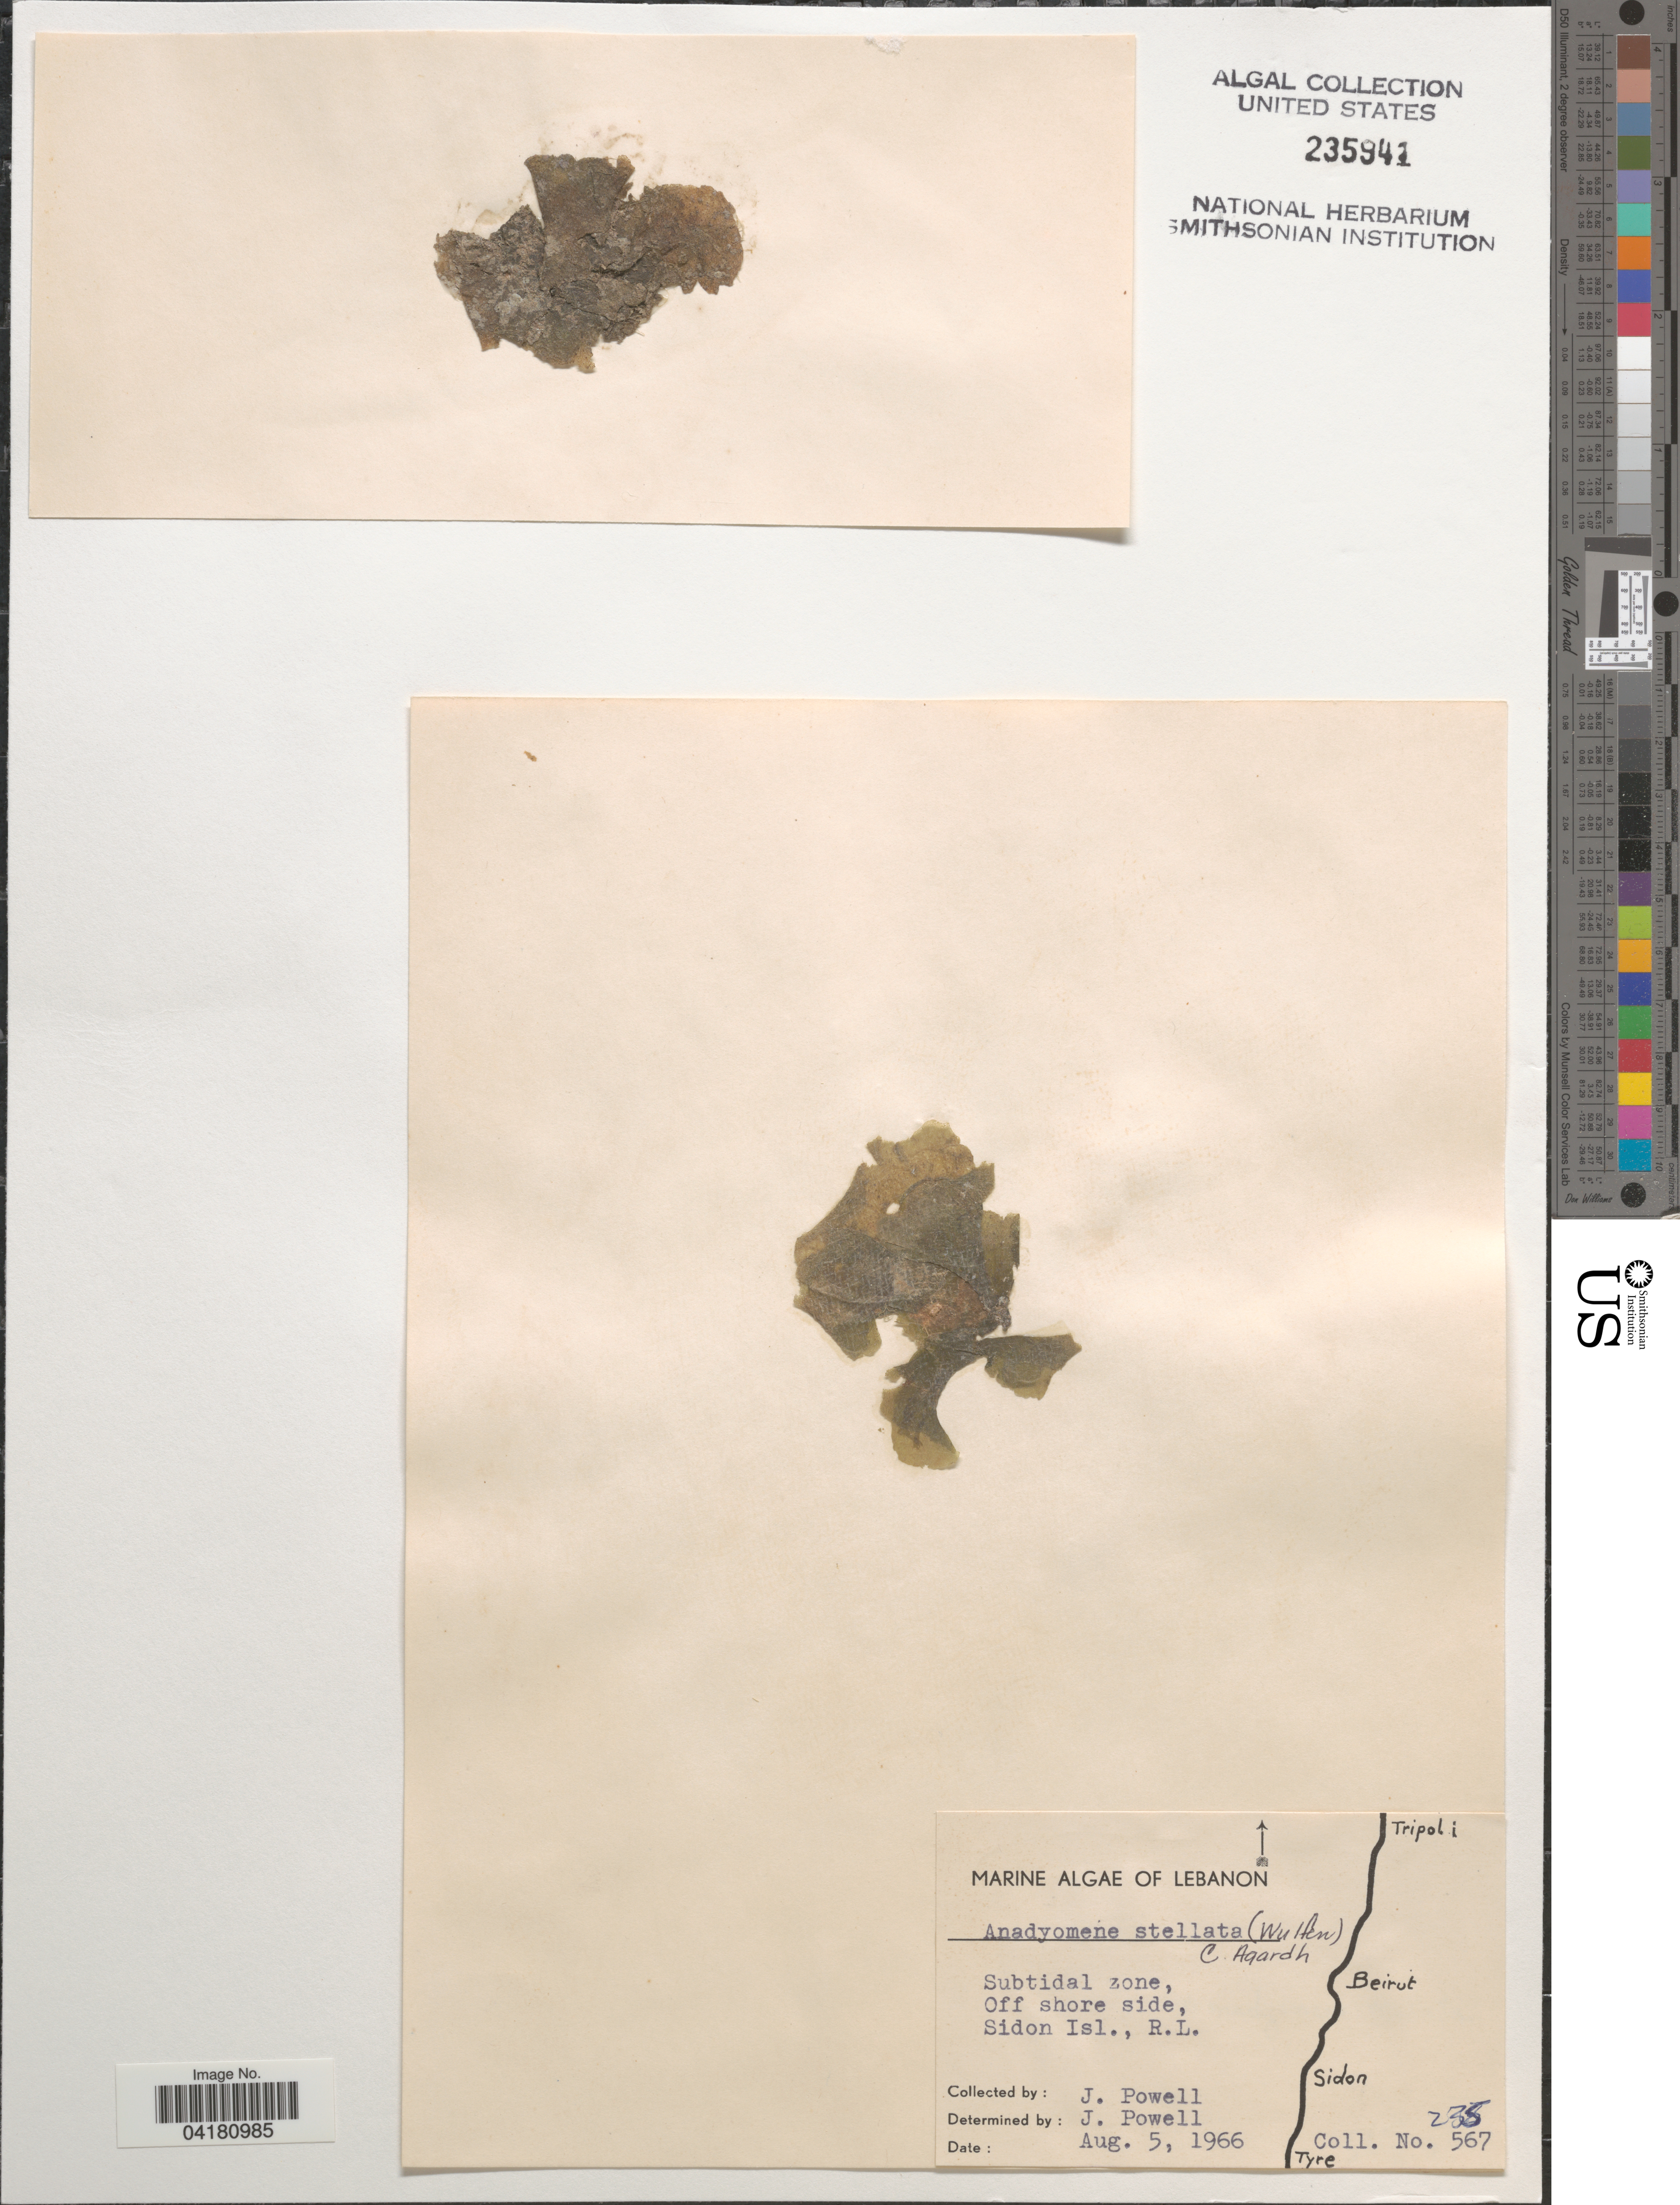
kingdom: Plantae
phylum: Chlorophyta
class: Ulvophyceae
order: Cladophorales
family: Anadyomenaceae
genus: Anadyomene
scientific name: Anadyomene stellata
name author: (Wulfen) C. Agardh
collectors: J. Powell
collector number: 567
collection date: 1966-08-05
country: Lebanon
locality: Subtidal zone, Off shore side, Sidon Isl., R.L.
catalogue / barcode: US 235941